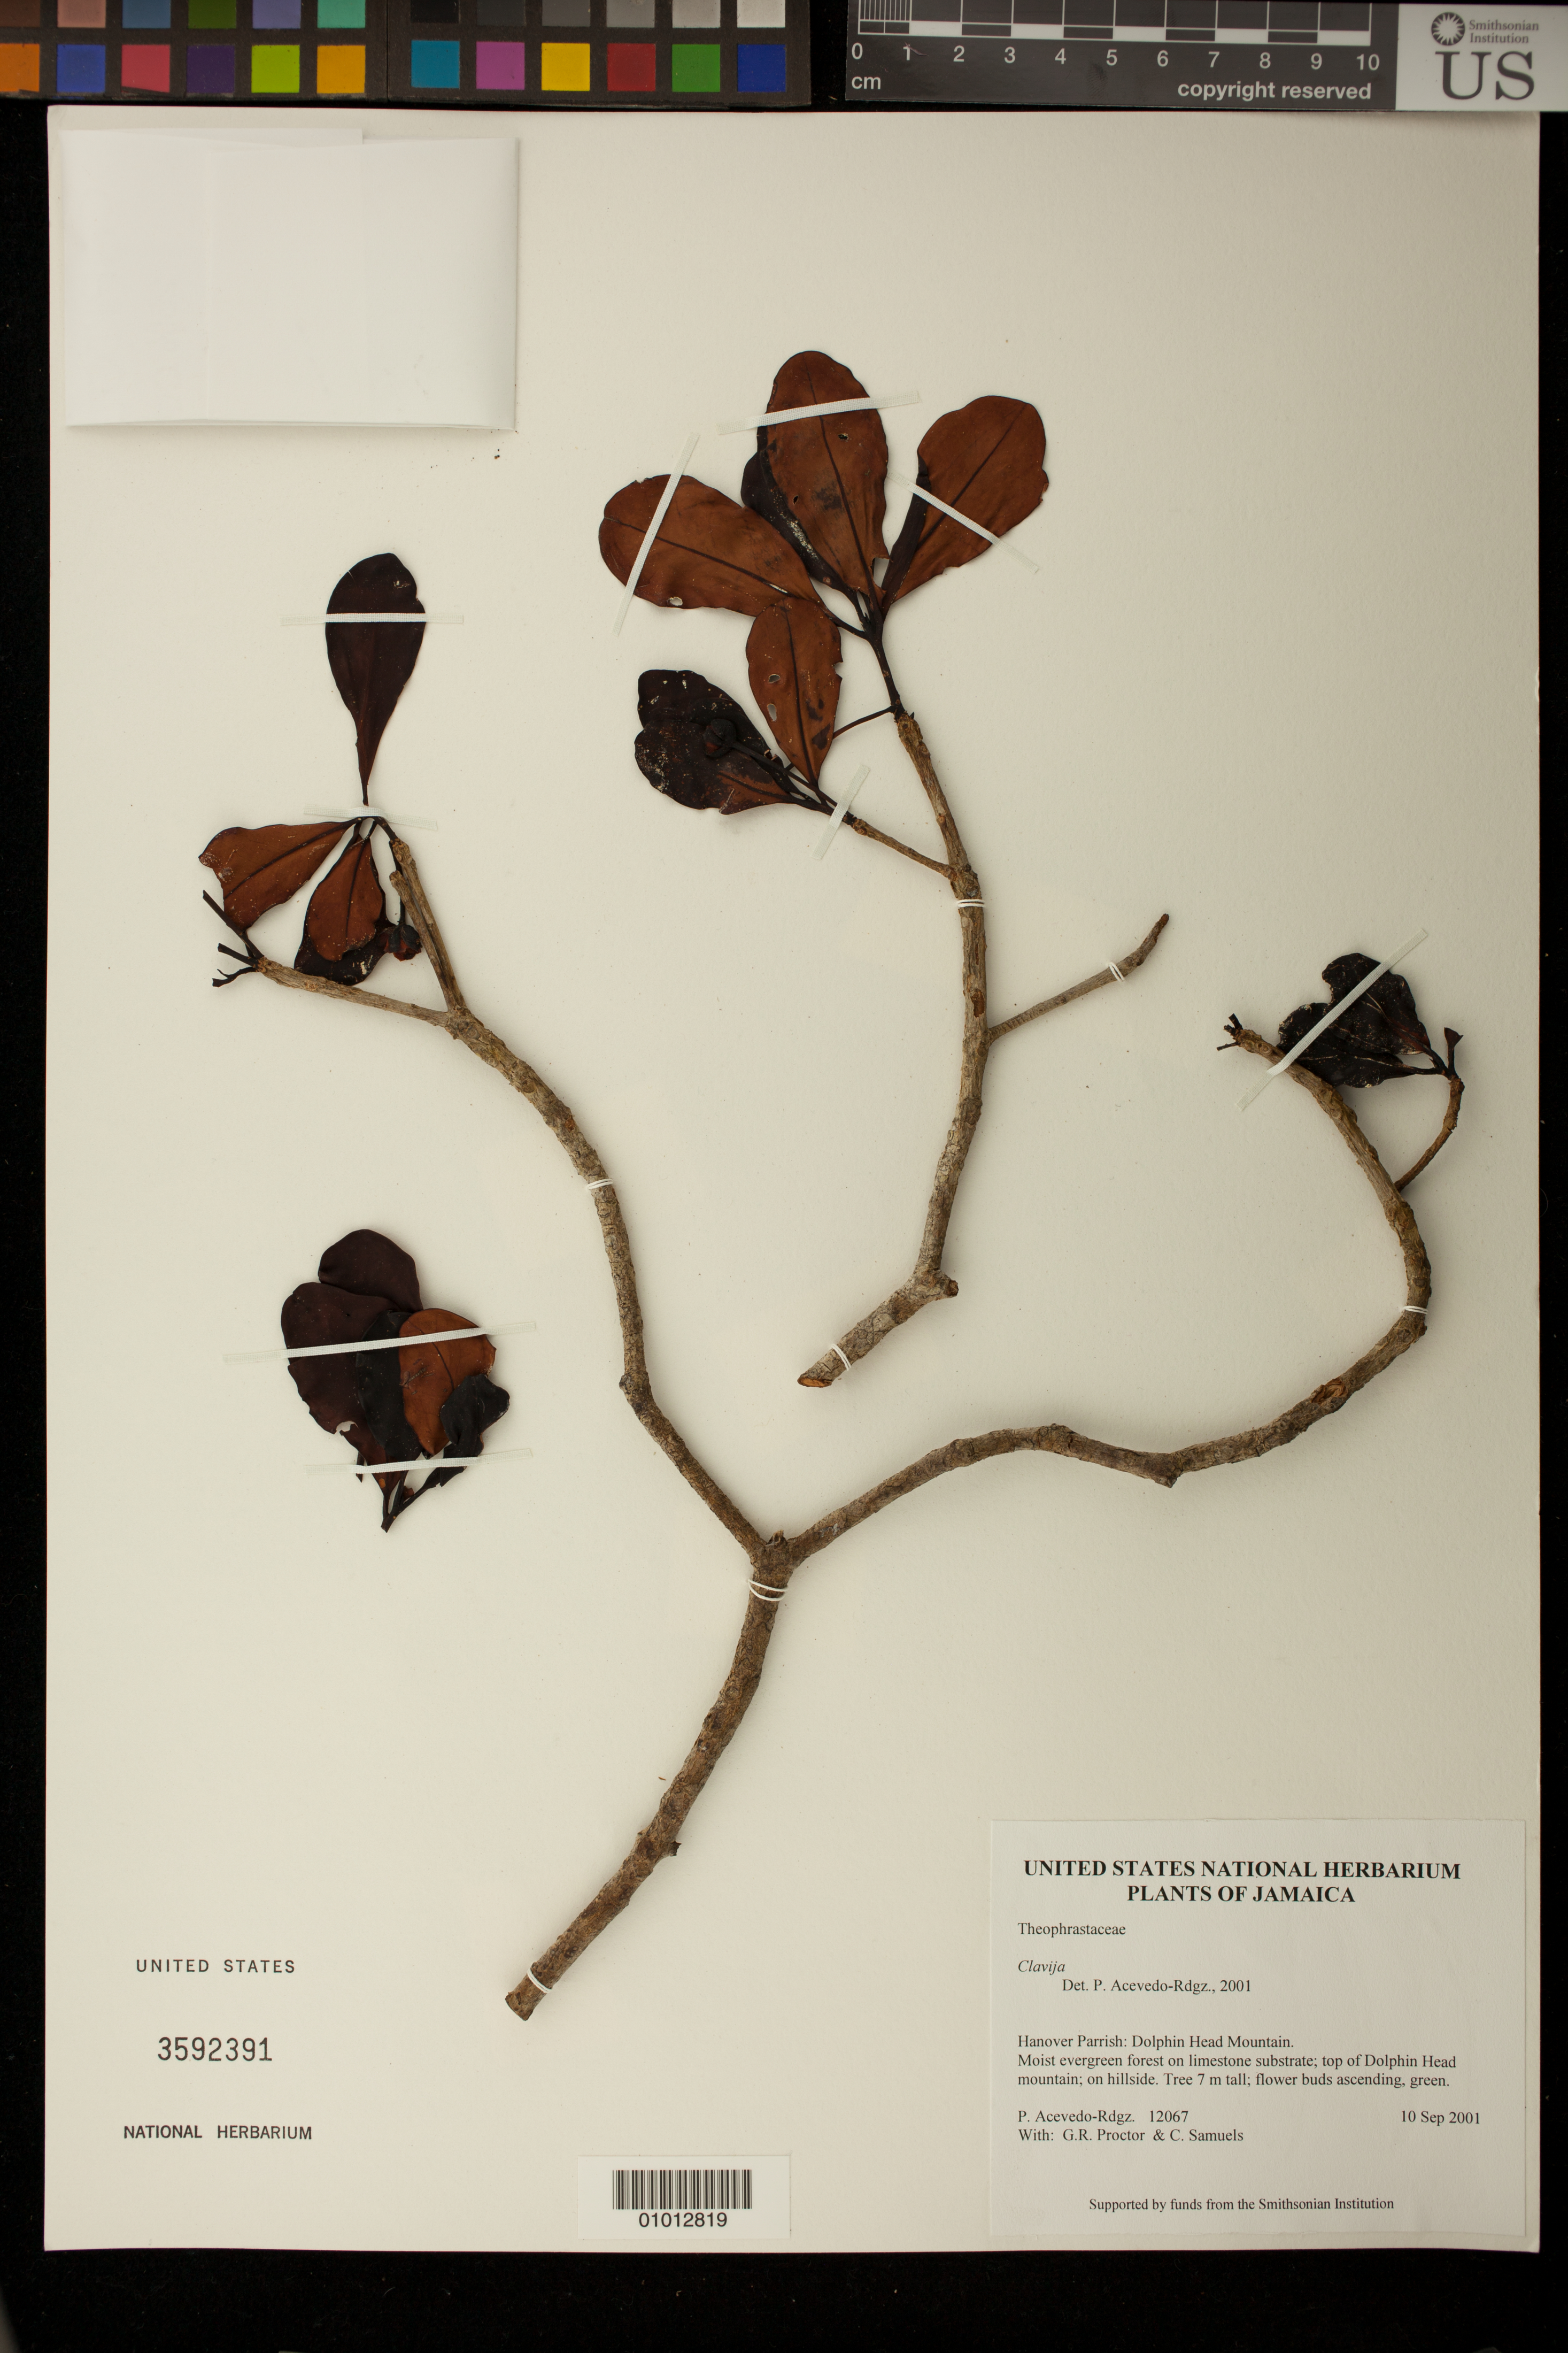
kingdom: Plantae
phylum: Tracheophyta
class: Magnoliopsida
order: Ericales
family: Primulaceae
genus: Clavija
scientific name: Clavija sp.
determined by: Acevedo-Rodríguez, P., (BOT), Smithsonian Institution - National Museum of Natural History (UNITED STATES)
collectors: P. Acevedo-Rodr., G. R. Proctor & C. Samuels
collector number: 12067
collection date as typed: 10 Sep 2001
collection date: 2001-09-10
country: Jamaica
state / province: Hanover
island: Jamaica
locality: Hanover Parrish: Dolphin Head Mountain.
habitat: Moist evergreen forest on limestone substrate; top of Dolphin Head mountain; on hillside.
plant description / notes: US, NY, MO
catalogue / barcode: US 3592391